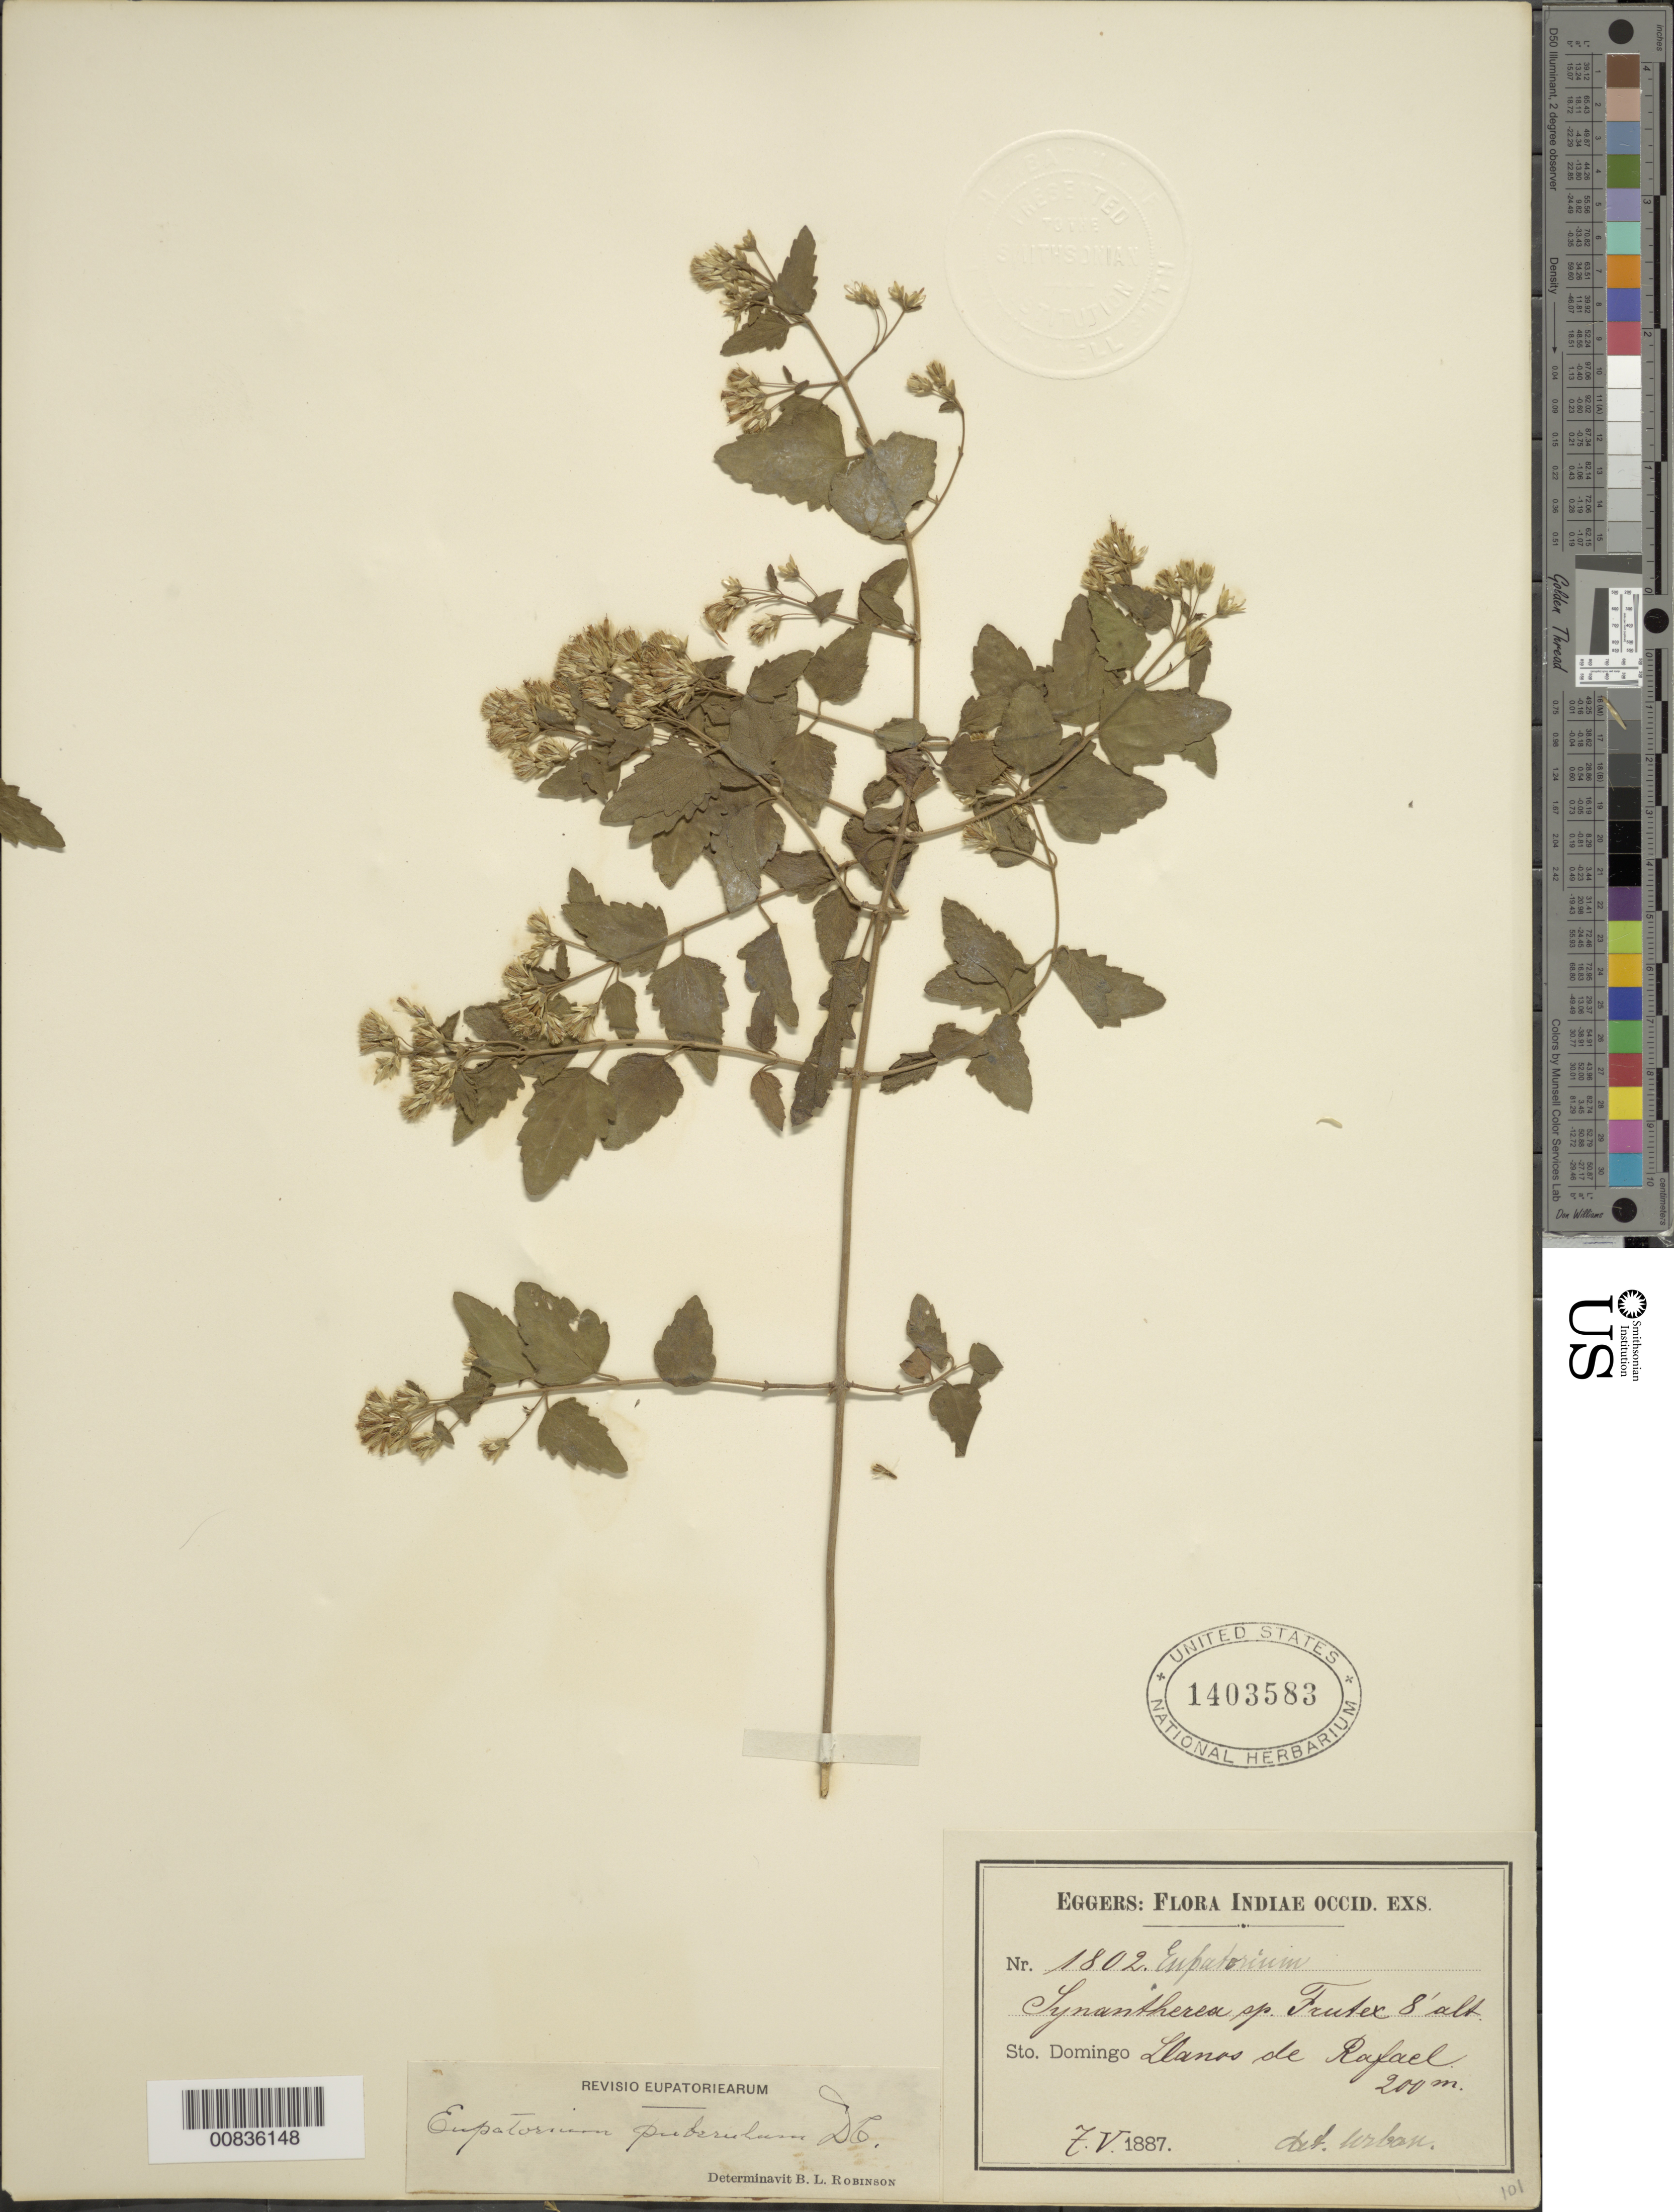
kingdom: Plantae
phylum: Tracheophyta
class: Magnoliopsida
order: Asterales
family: Asteraceae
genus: Koanophyllon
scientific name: Koanophyllon puberulum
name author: (DC.) R.M. King & H. Rob.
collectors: H. F. A. von Eggers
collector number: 1802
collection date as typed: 07 May 1887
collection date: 1887-05-07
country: Dominican Republic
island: Hispaniola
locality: Llanos de Rafael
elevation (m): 200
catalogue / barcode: US 1403583